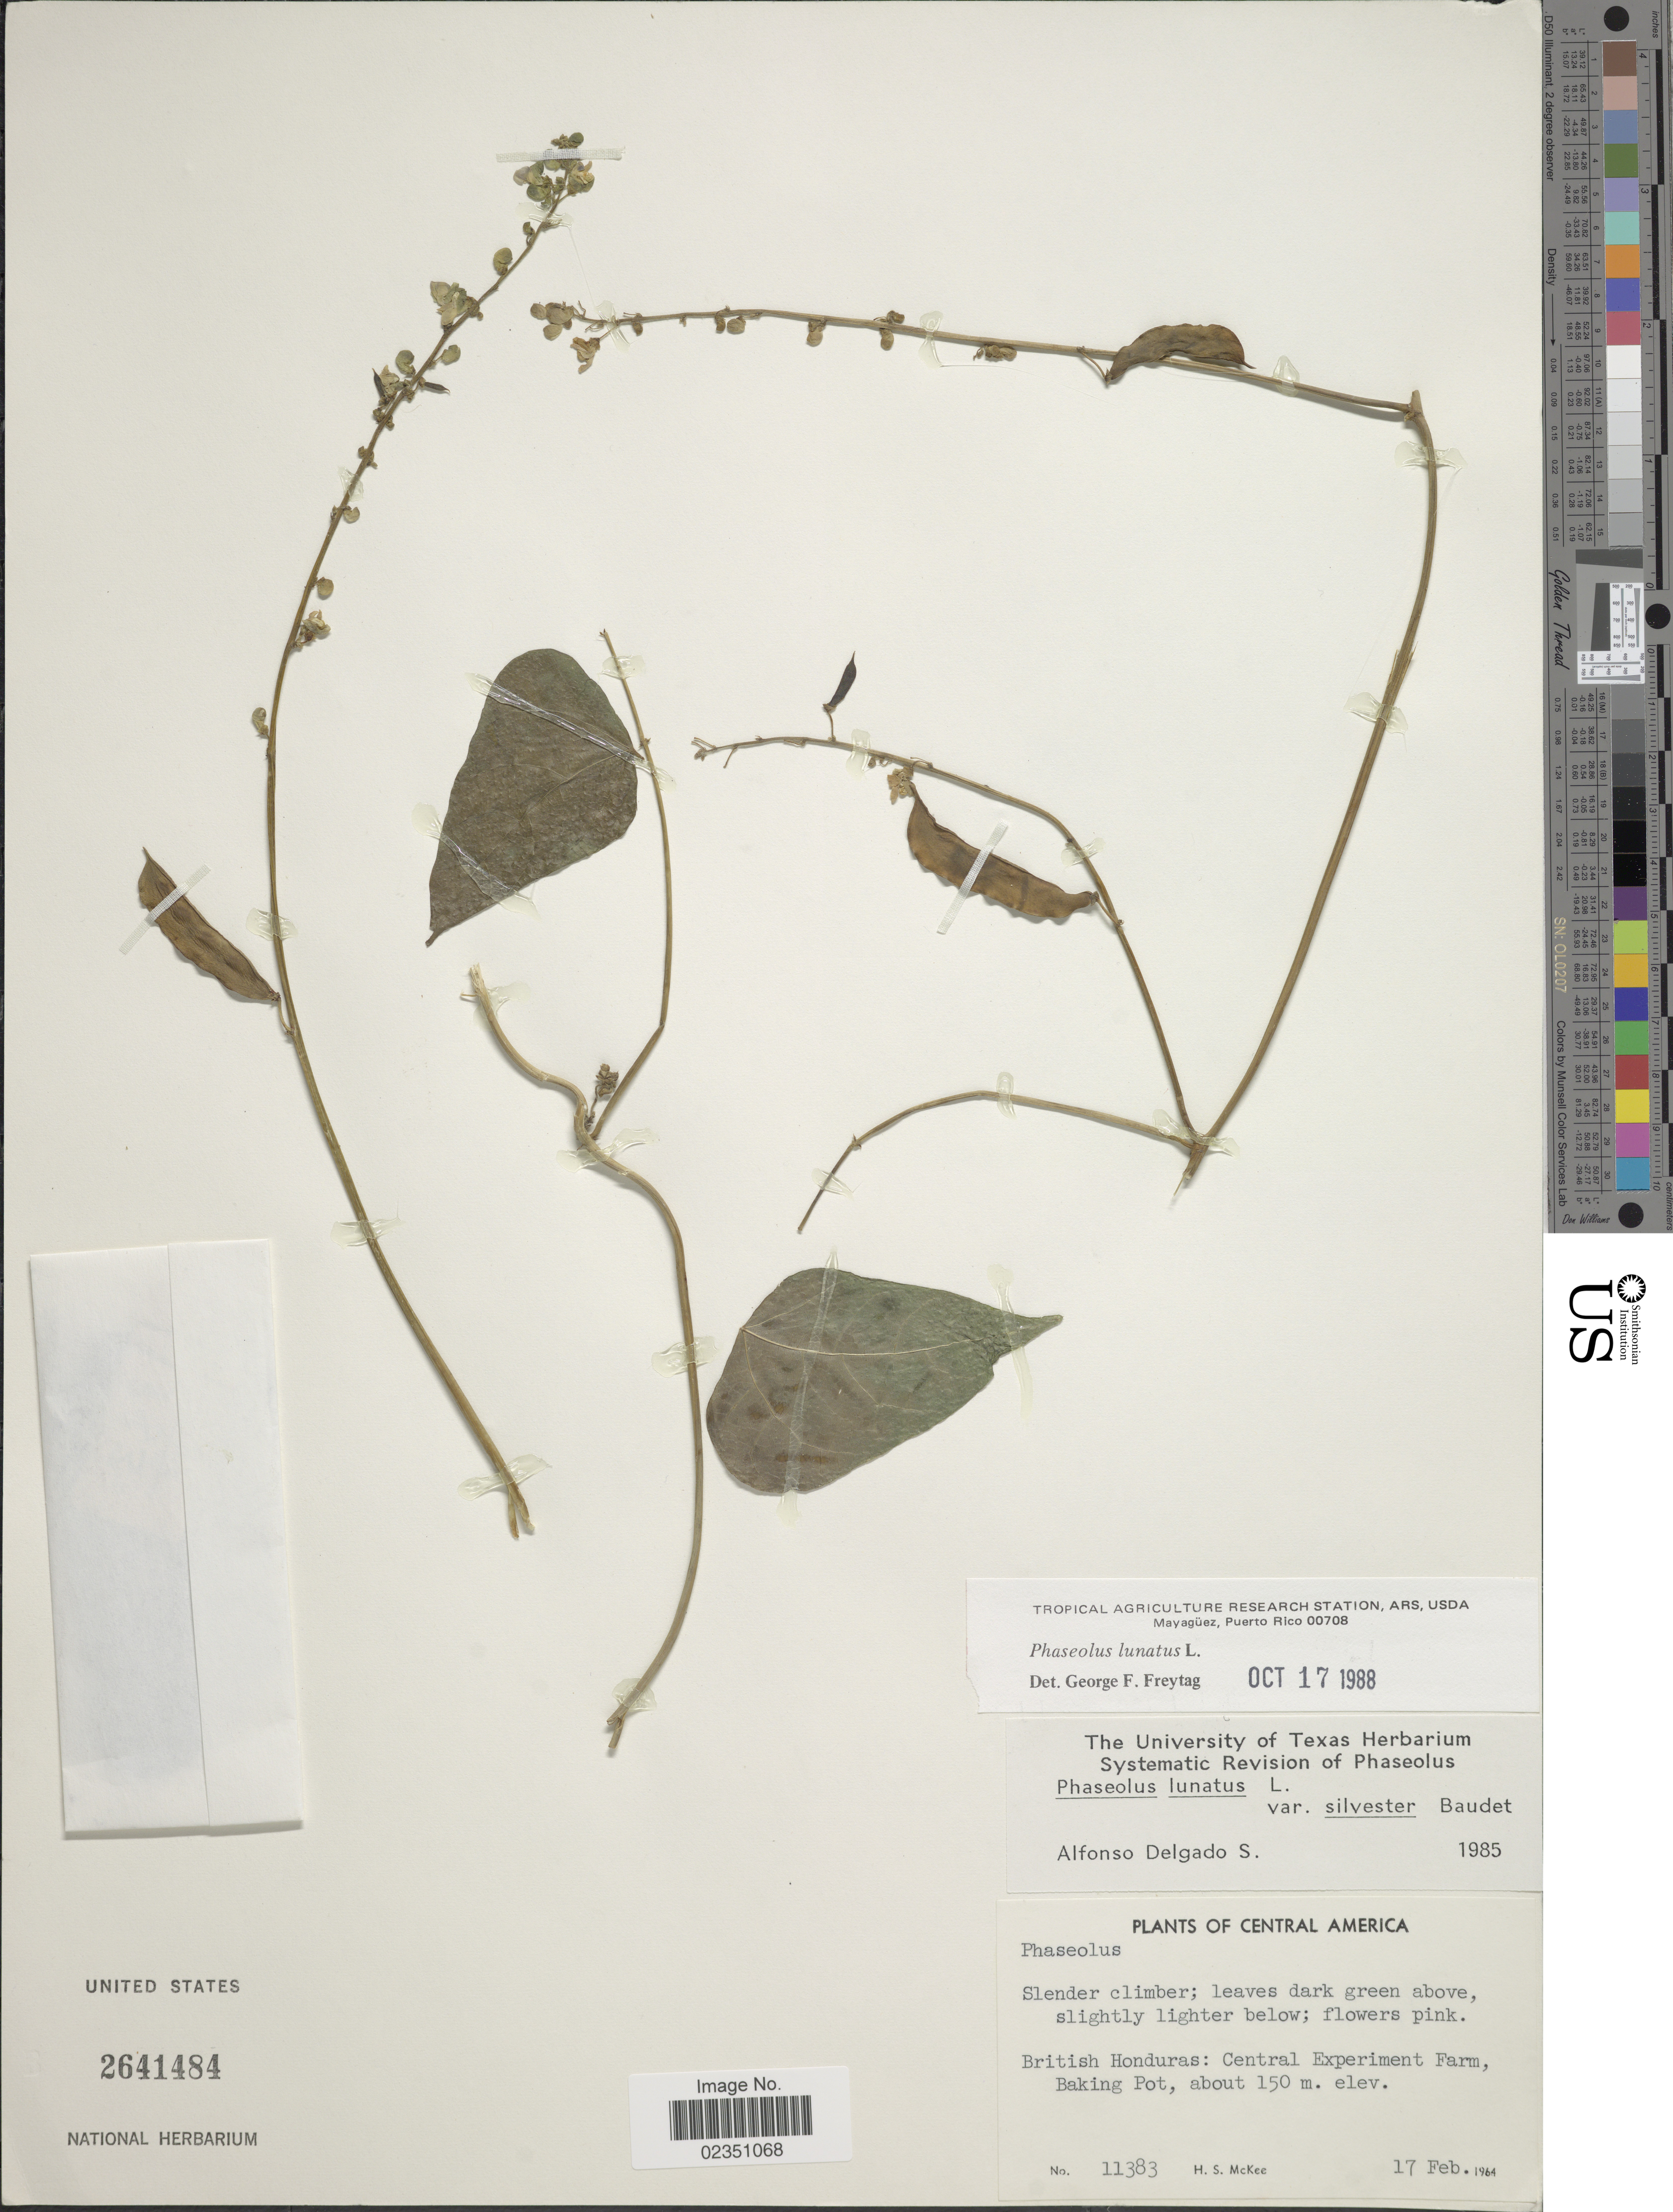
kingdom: Plantae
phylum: Tracheophyta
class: Magnoliopsida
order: Fabales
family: Fabaceae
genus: Phaseolus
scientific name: Phaseolus lunatus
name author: L.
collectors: H. S. McKee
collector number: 11383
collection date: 1964-02-17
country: Belize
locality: British Honduras: Central Experiment Farm, Baking Pot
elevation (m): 150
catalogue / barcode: US 2641484